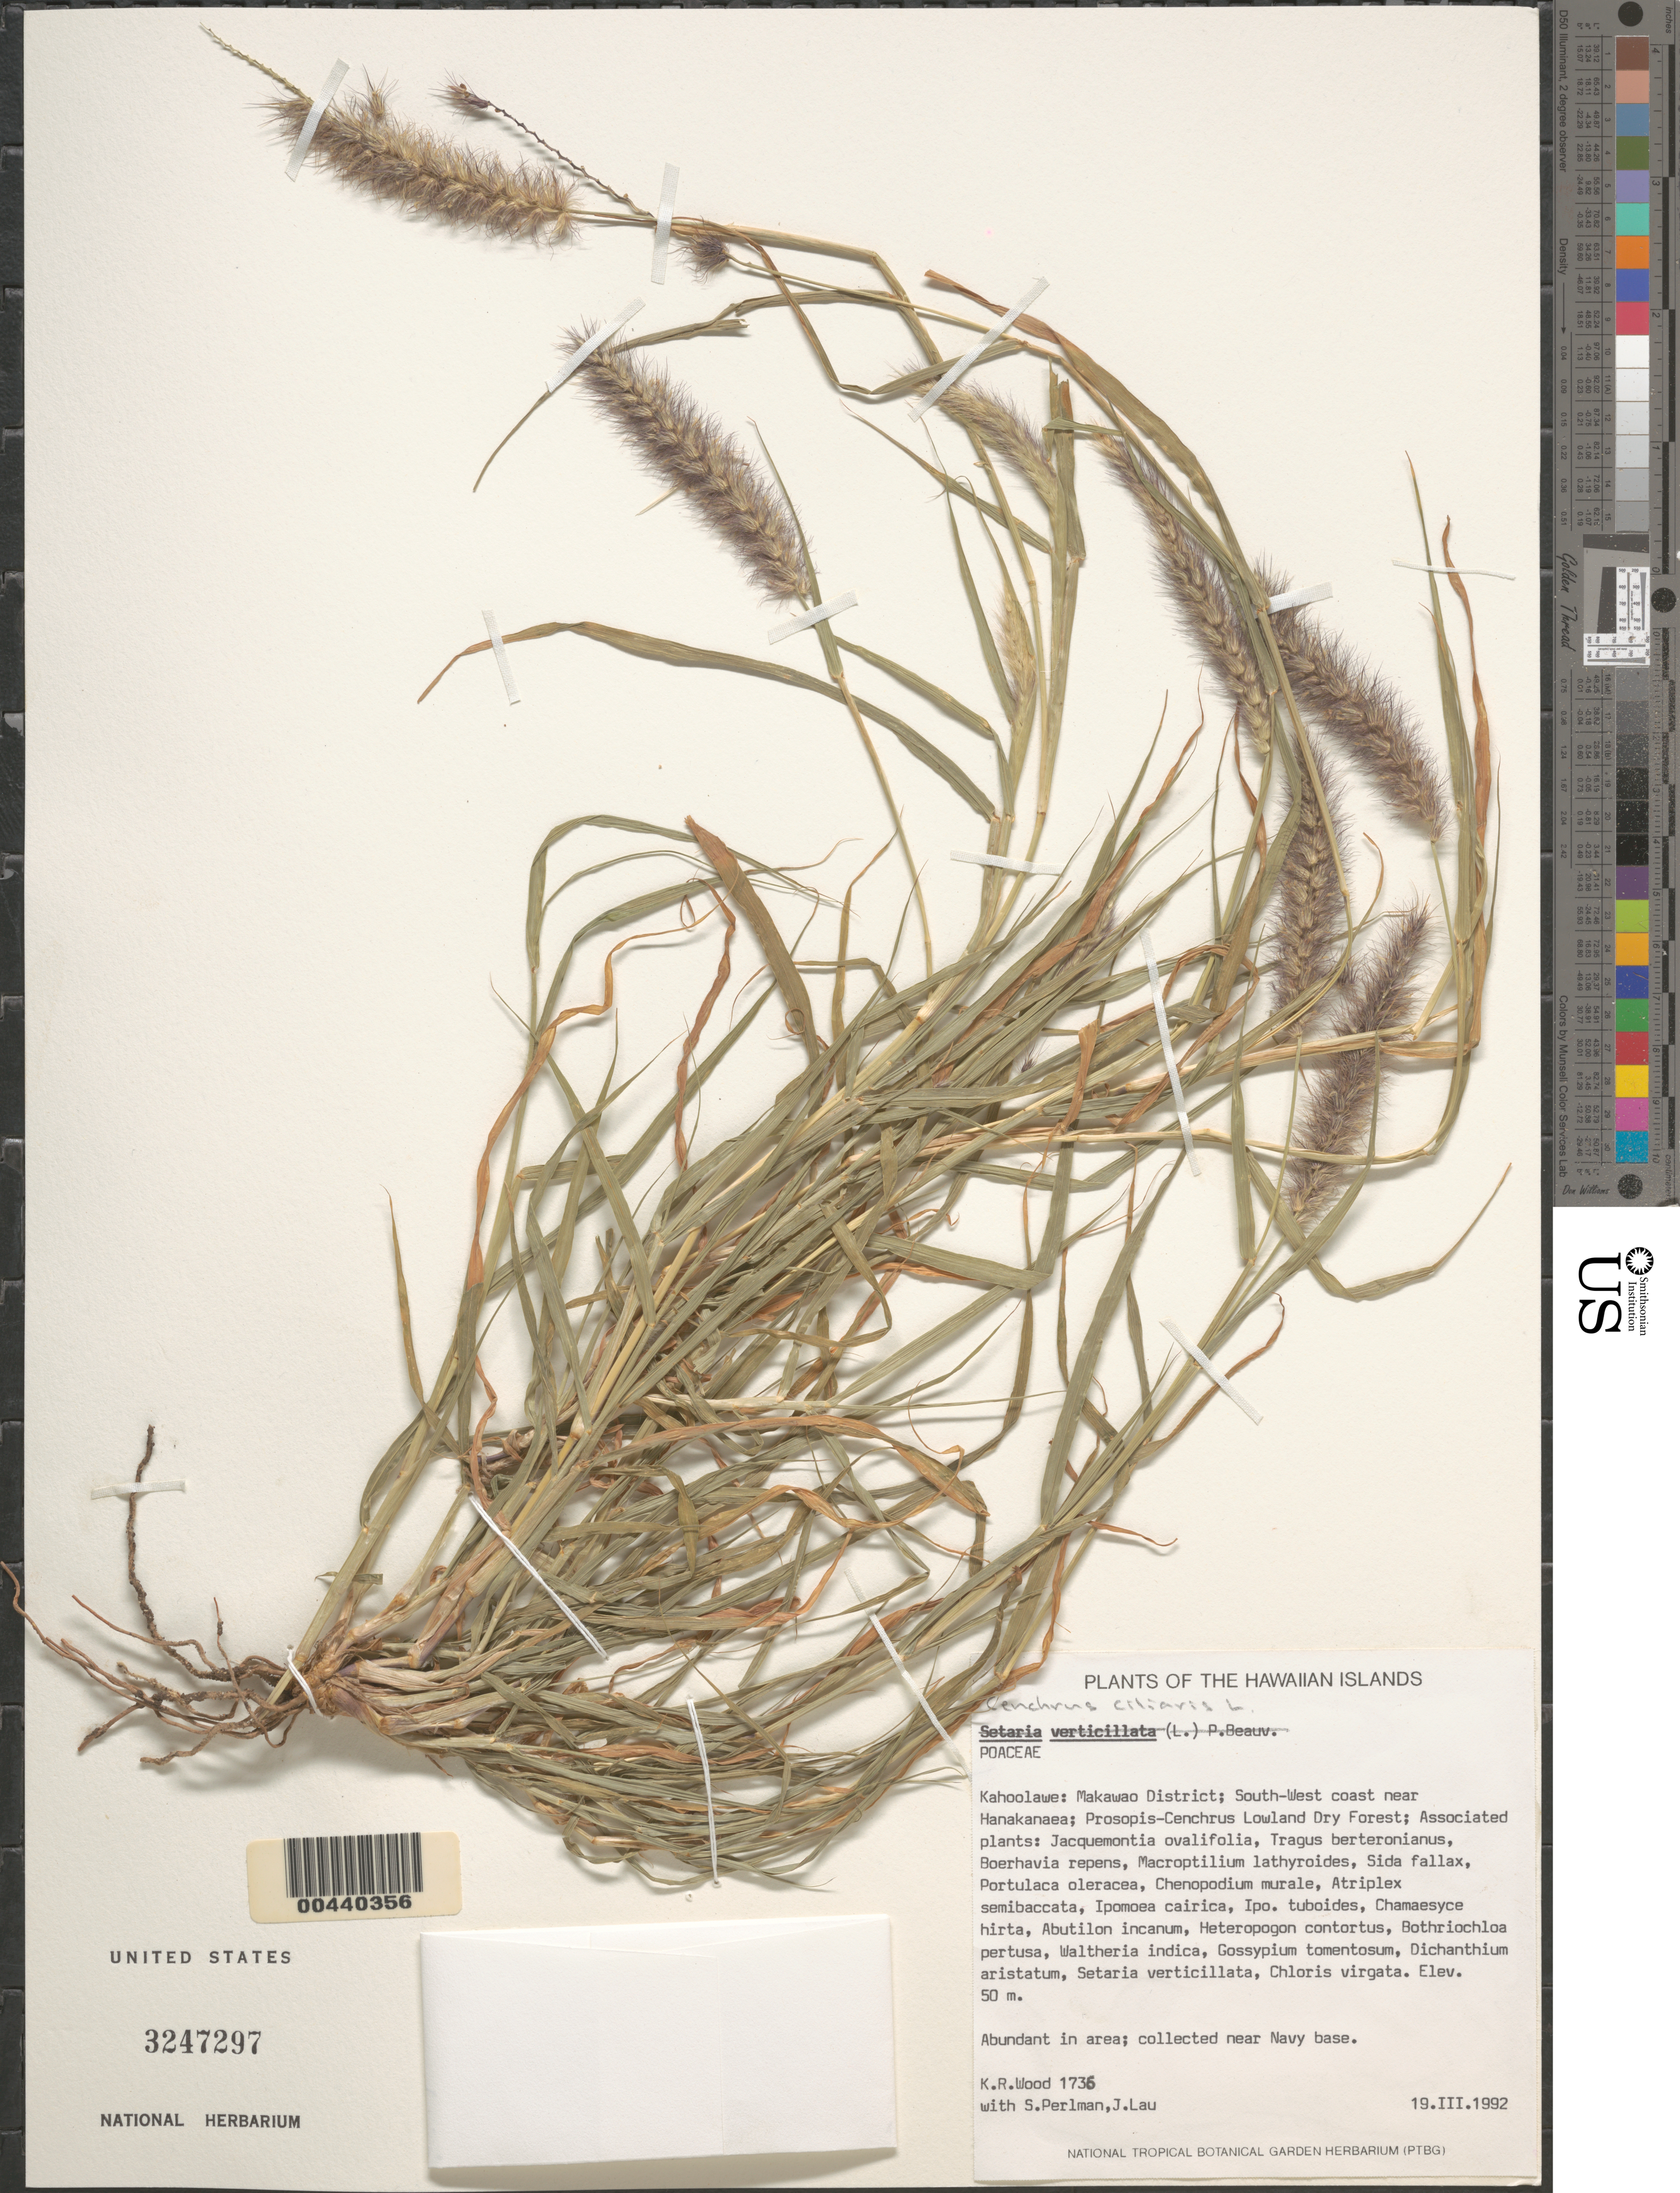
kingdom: Plantae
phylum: Tracheophyta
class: Liliopsida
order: Poales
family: Poaceae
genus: Cenchrus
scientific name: Cenchrus ciliaris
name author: L.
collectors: K. R. Wood, S. P. Perlman & J. Lau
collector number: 1736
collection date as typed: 19 Mar 1992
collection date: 1992-03-19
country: United States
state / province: Hawaii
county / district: Maui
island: Kaho'olawe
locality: Makawao District; SW coast near Hanakanaea; near Navy base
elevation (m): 50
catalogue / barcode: US 3247297